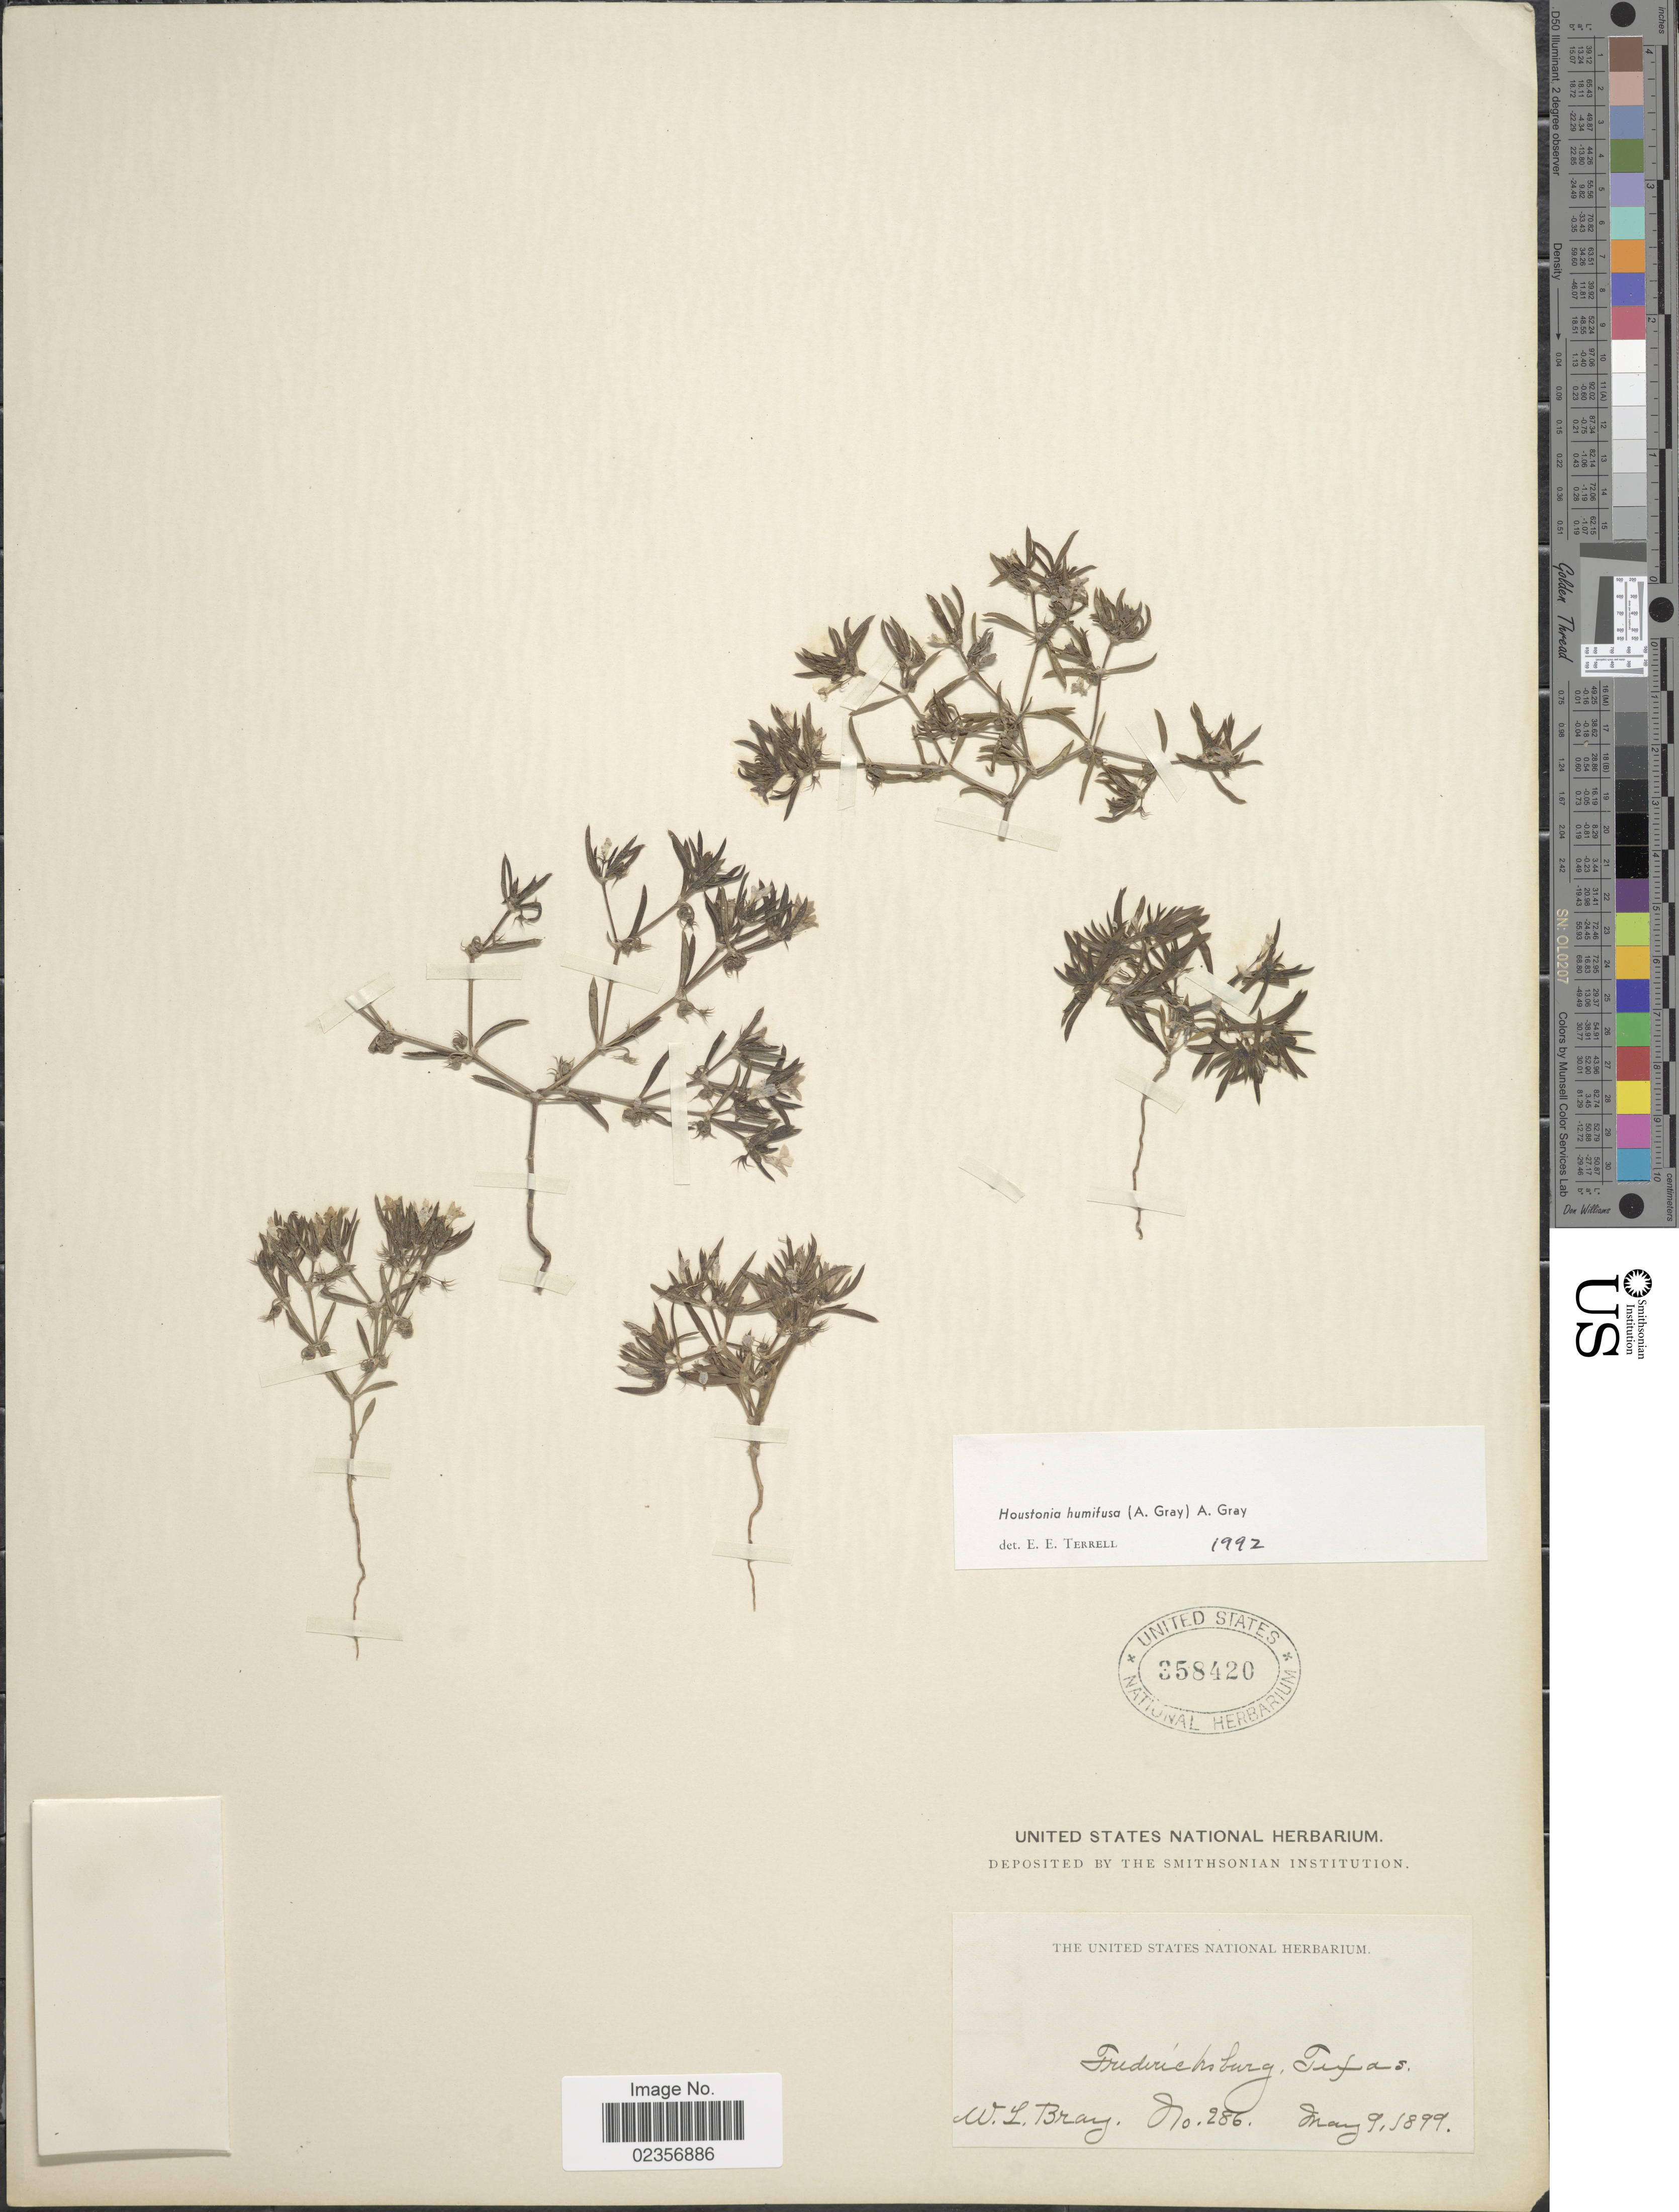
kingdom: Plantae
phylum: Tracheophyta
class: Magnoliopsida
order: Gentianales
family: Rubiaceae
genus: Houstonia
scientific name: Houstonia humifusa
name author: (A. Gray) A. Gray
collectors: W. L. Bray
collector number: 286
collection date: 1899-05-09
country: United States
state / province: Texas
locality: Fredericksburg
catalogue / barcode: US 358420